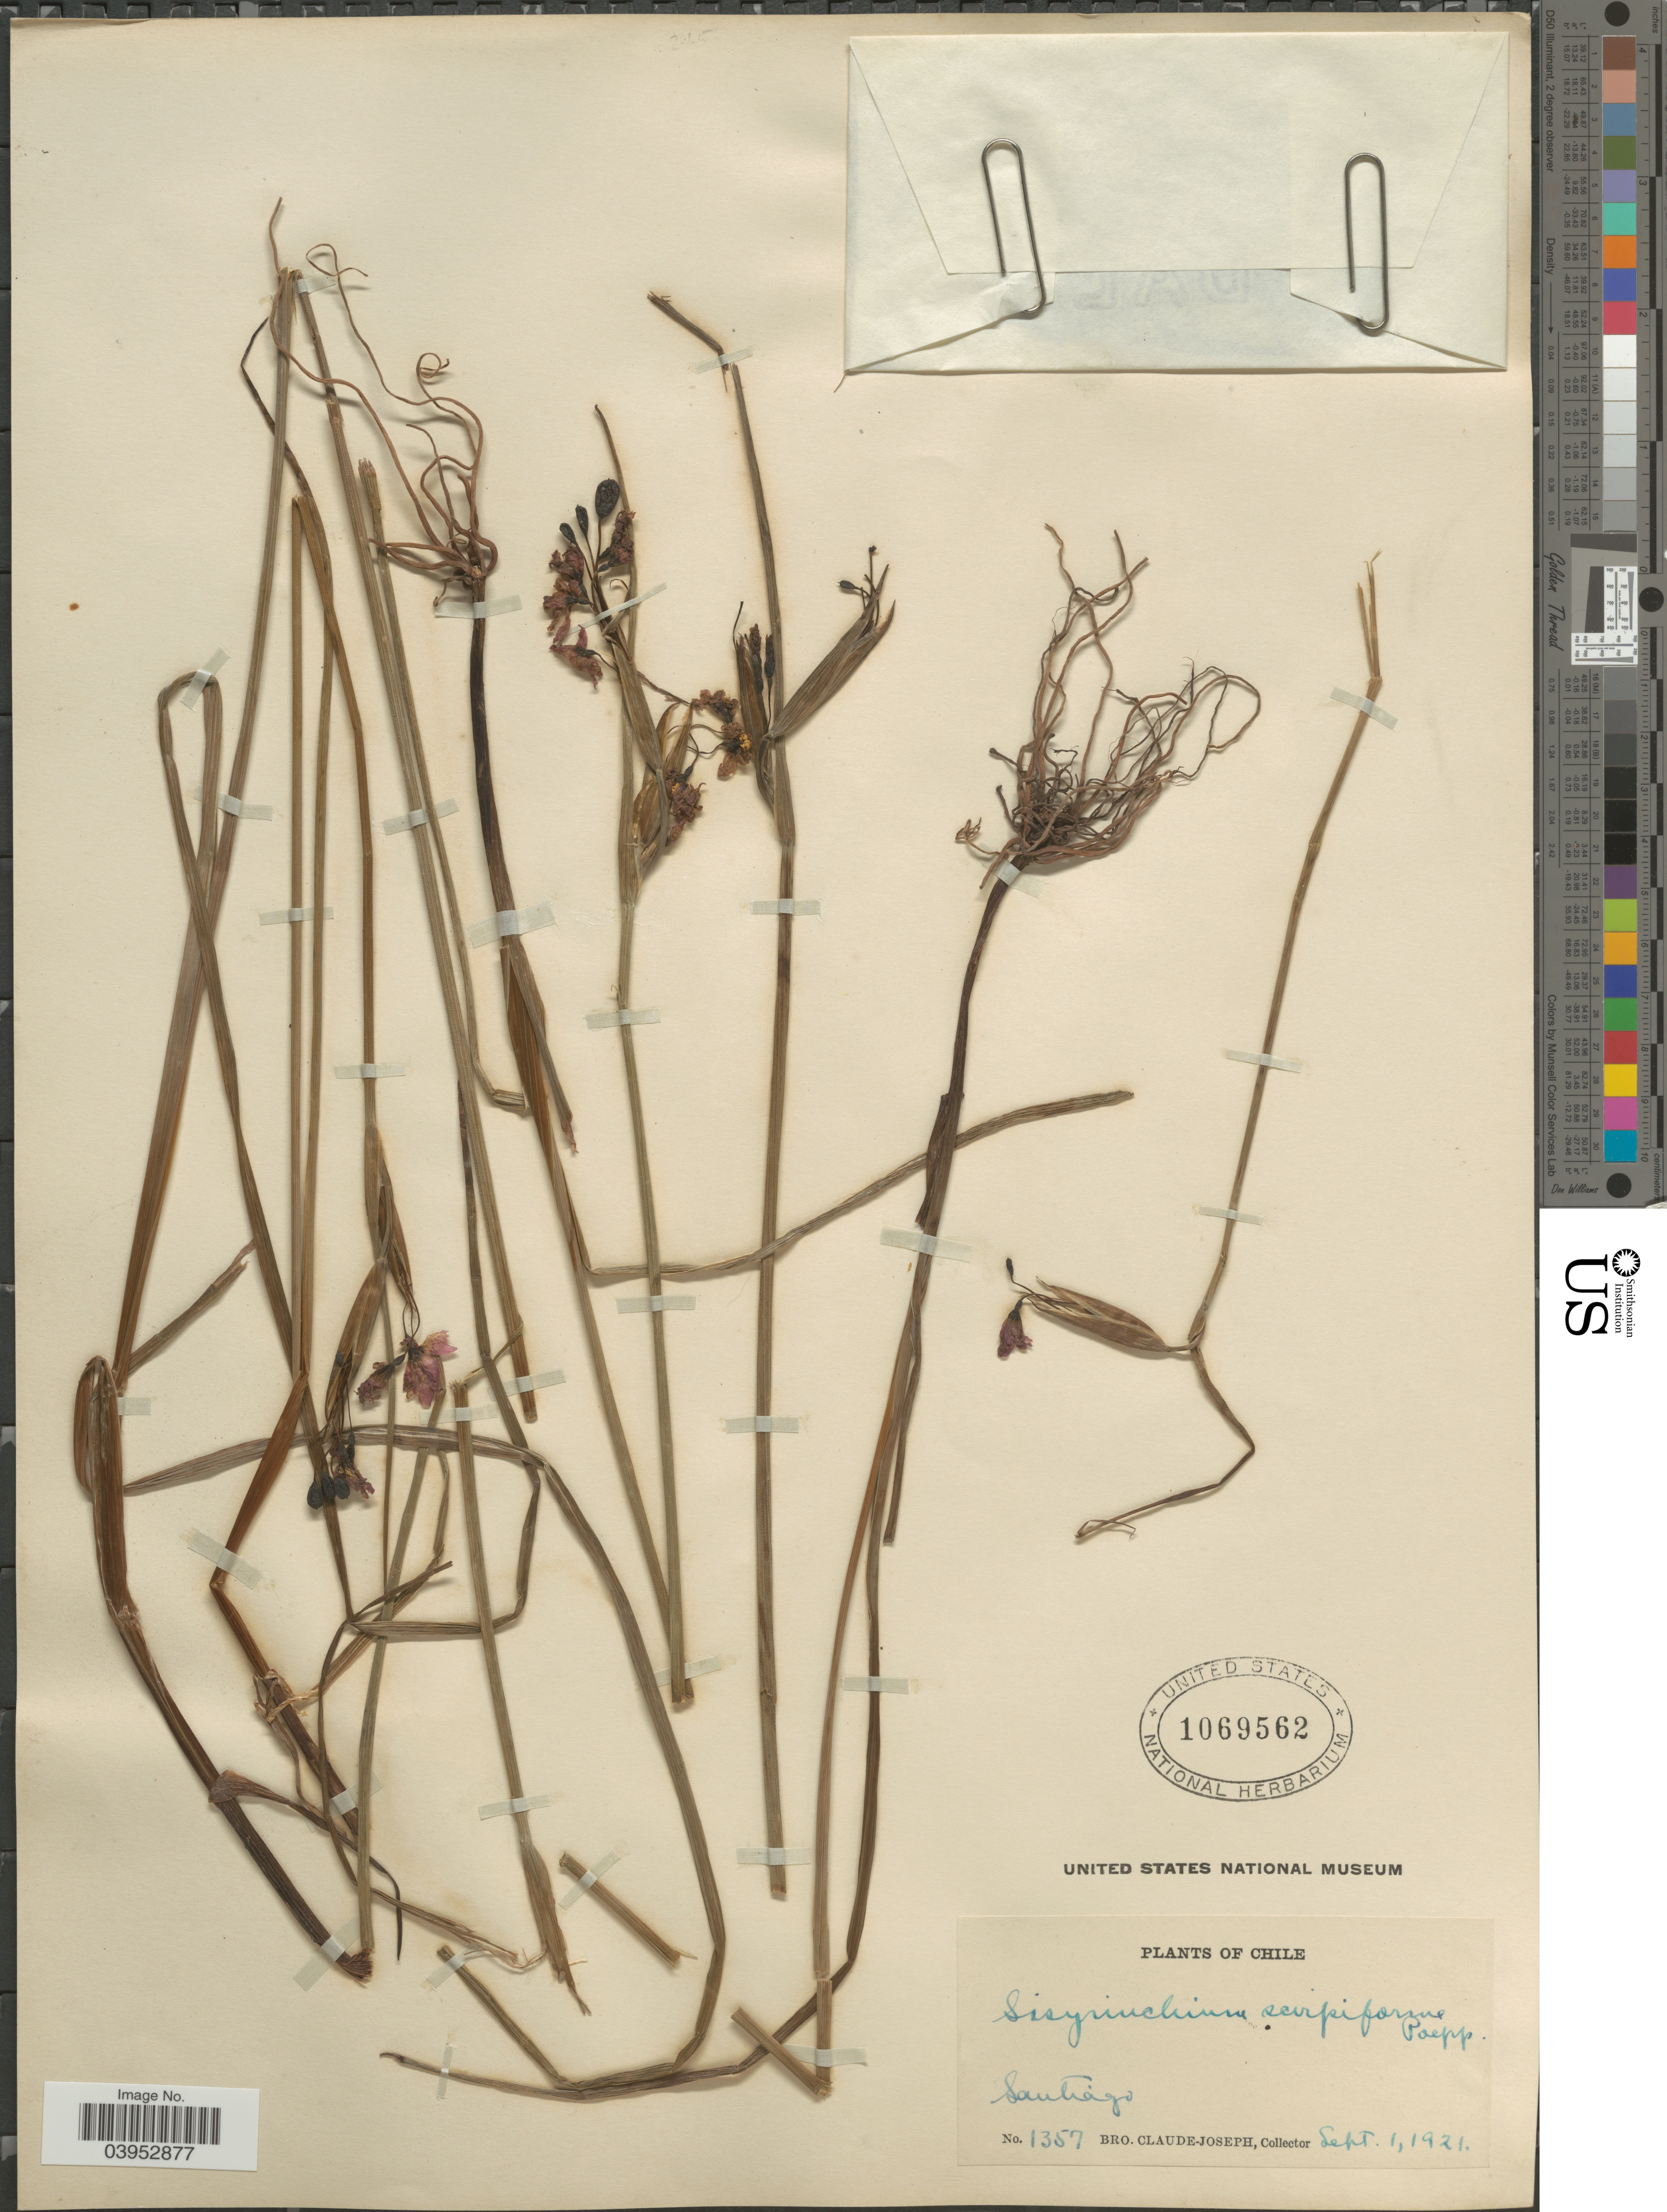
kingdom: Plantae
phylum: Tracheophyta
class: Liliopsida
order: Asparagales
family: Iridaceae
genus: Olsynium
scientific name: Olsynium scirpoideum subsp. scirpoideum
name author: (Poepp.) Goldblatt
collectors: Bro. Claude-Joseph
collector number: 1357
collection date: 1921-09-01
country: Chile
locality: Santiago.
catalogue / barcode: US 1069562